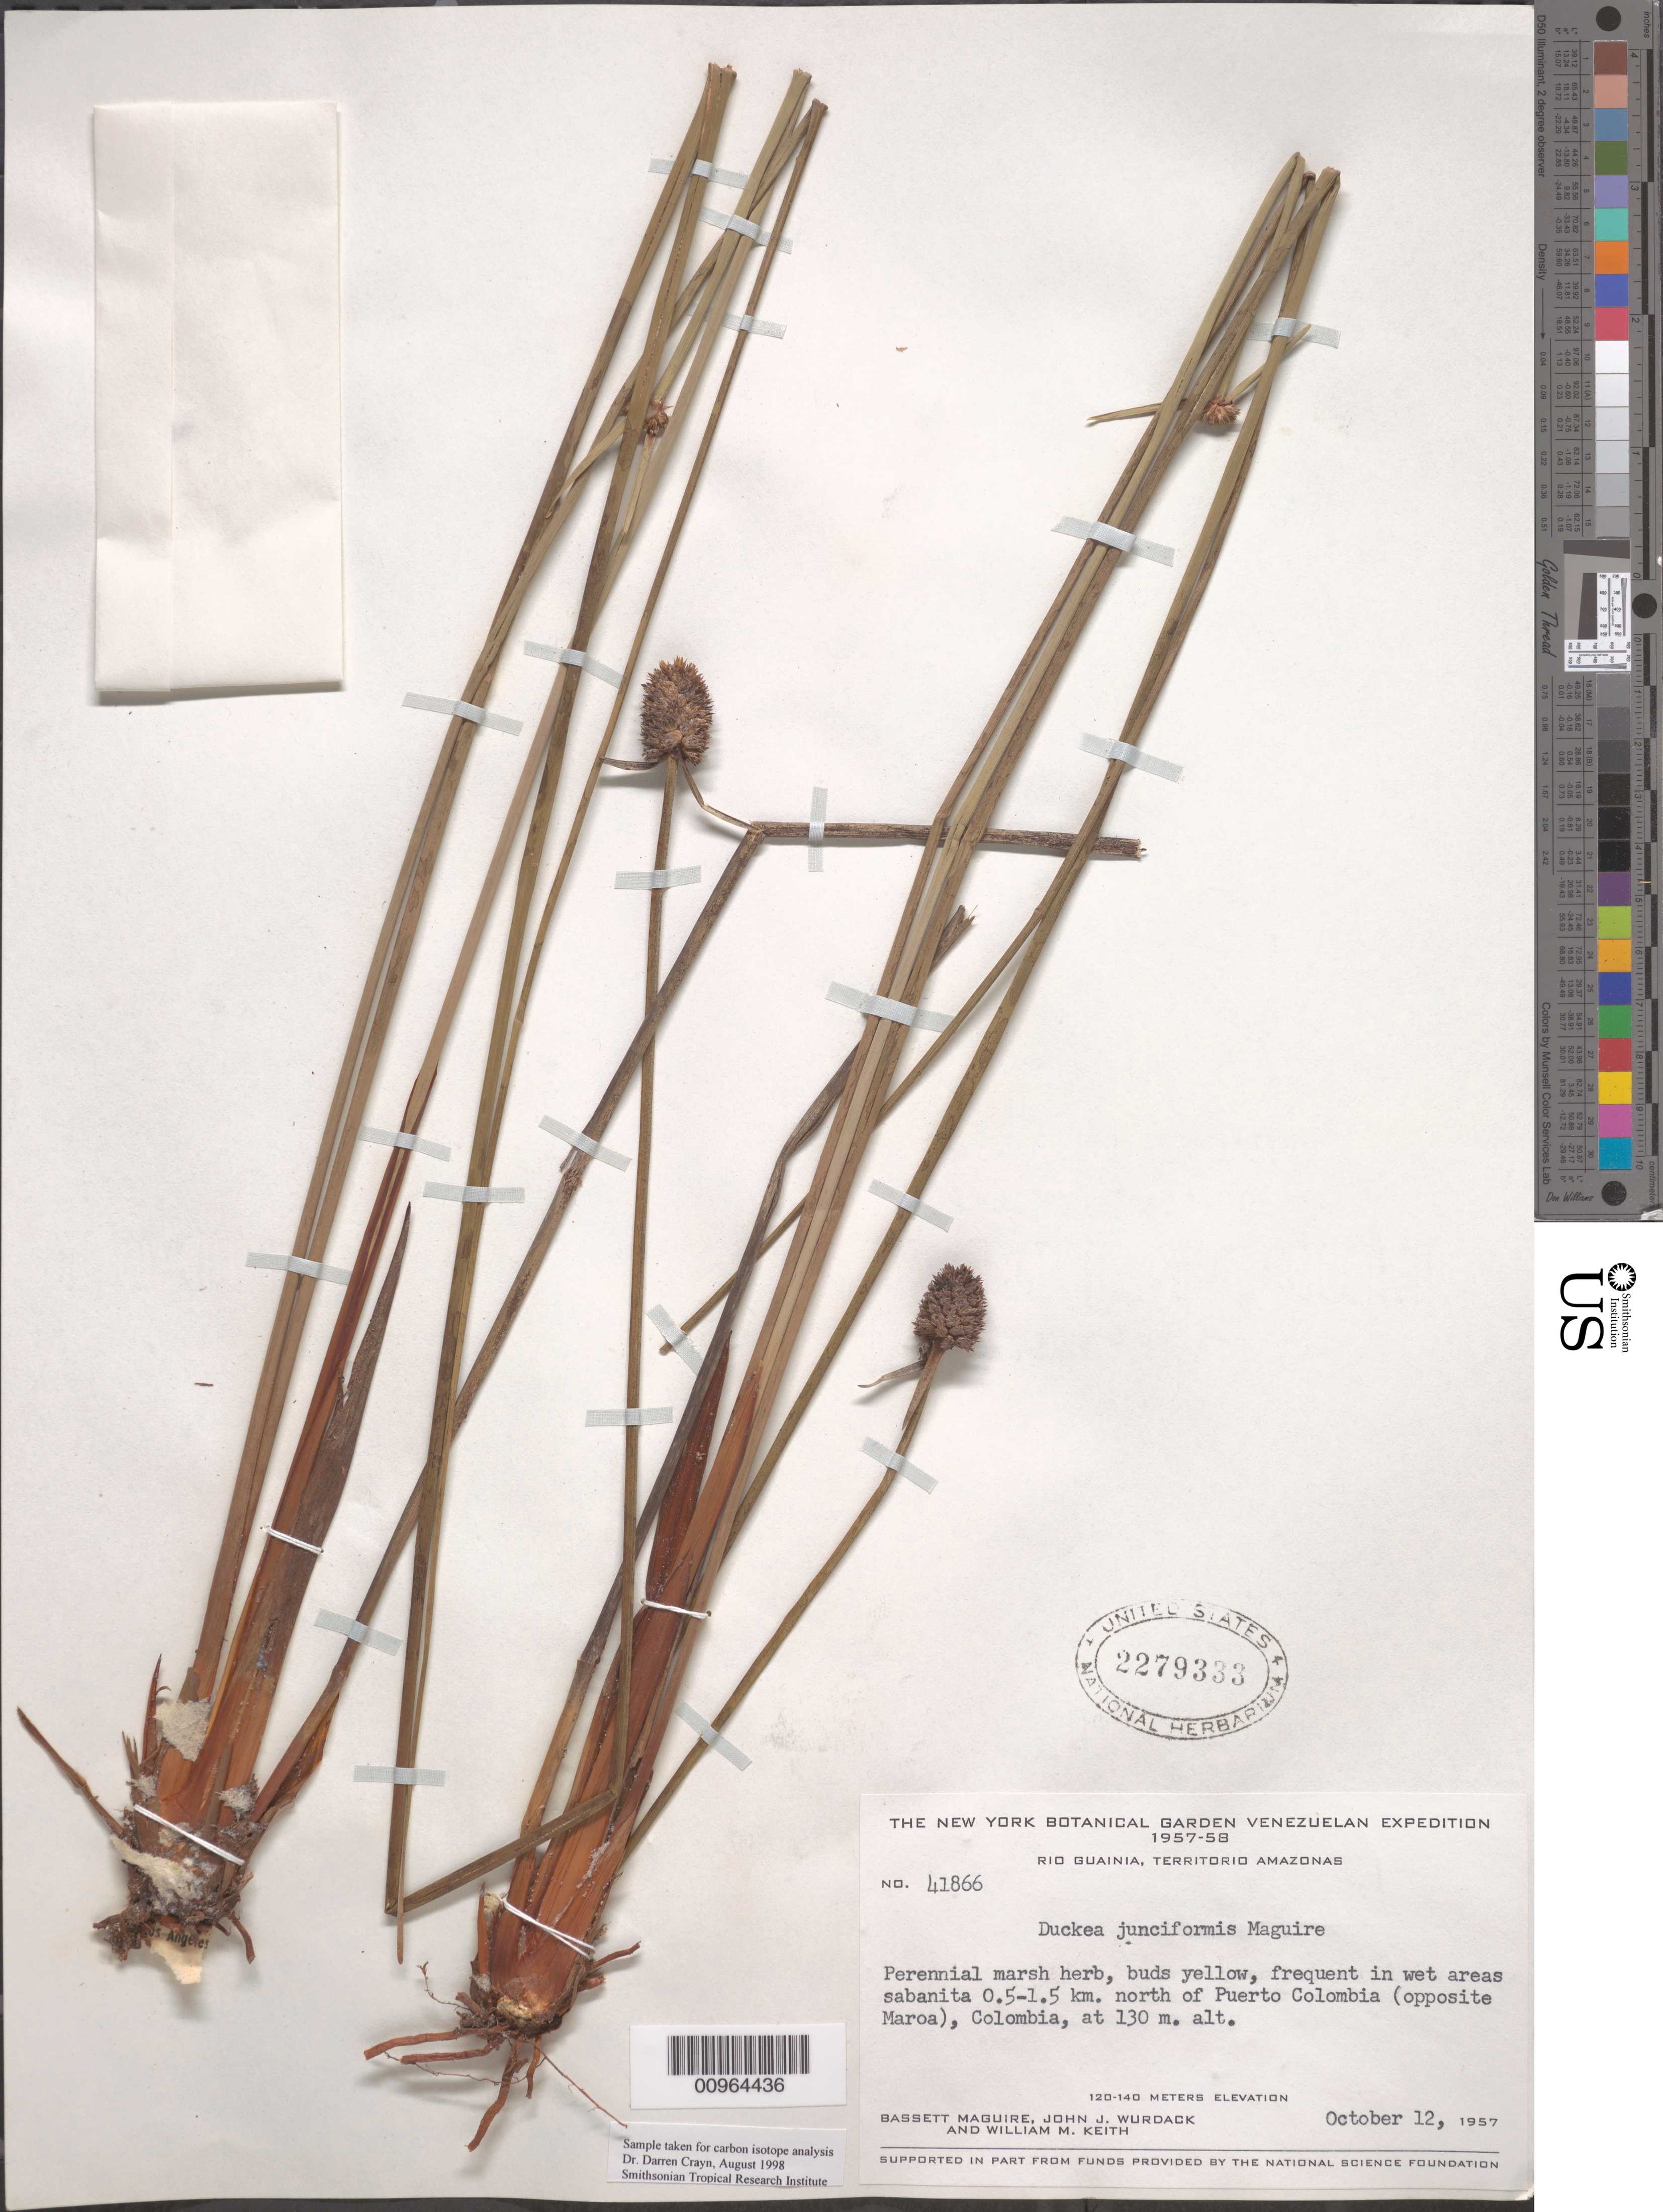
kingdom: Plantae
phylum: Tracheophyta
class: Liliopsida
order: Poales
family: Rapateaceae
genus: Duckea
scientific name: Duckea junciformis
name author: Maguire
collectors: B. Maguire, J. J. Wurdack & W. Keith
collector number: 41866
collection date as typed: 12-Oct-57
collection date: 1957-10-12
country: Venezuela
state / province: Amazonas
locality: Puerto Colombia, 0.5-1.5km north of (opposite Maroa), Colombia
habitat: Wet areas sabanita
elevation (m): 130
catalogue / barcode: US 2279333